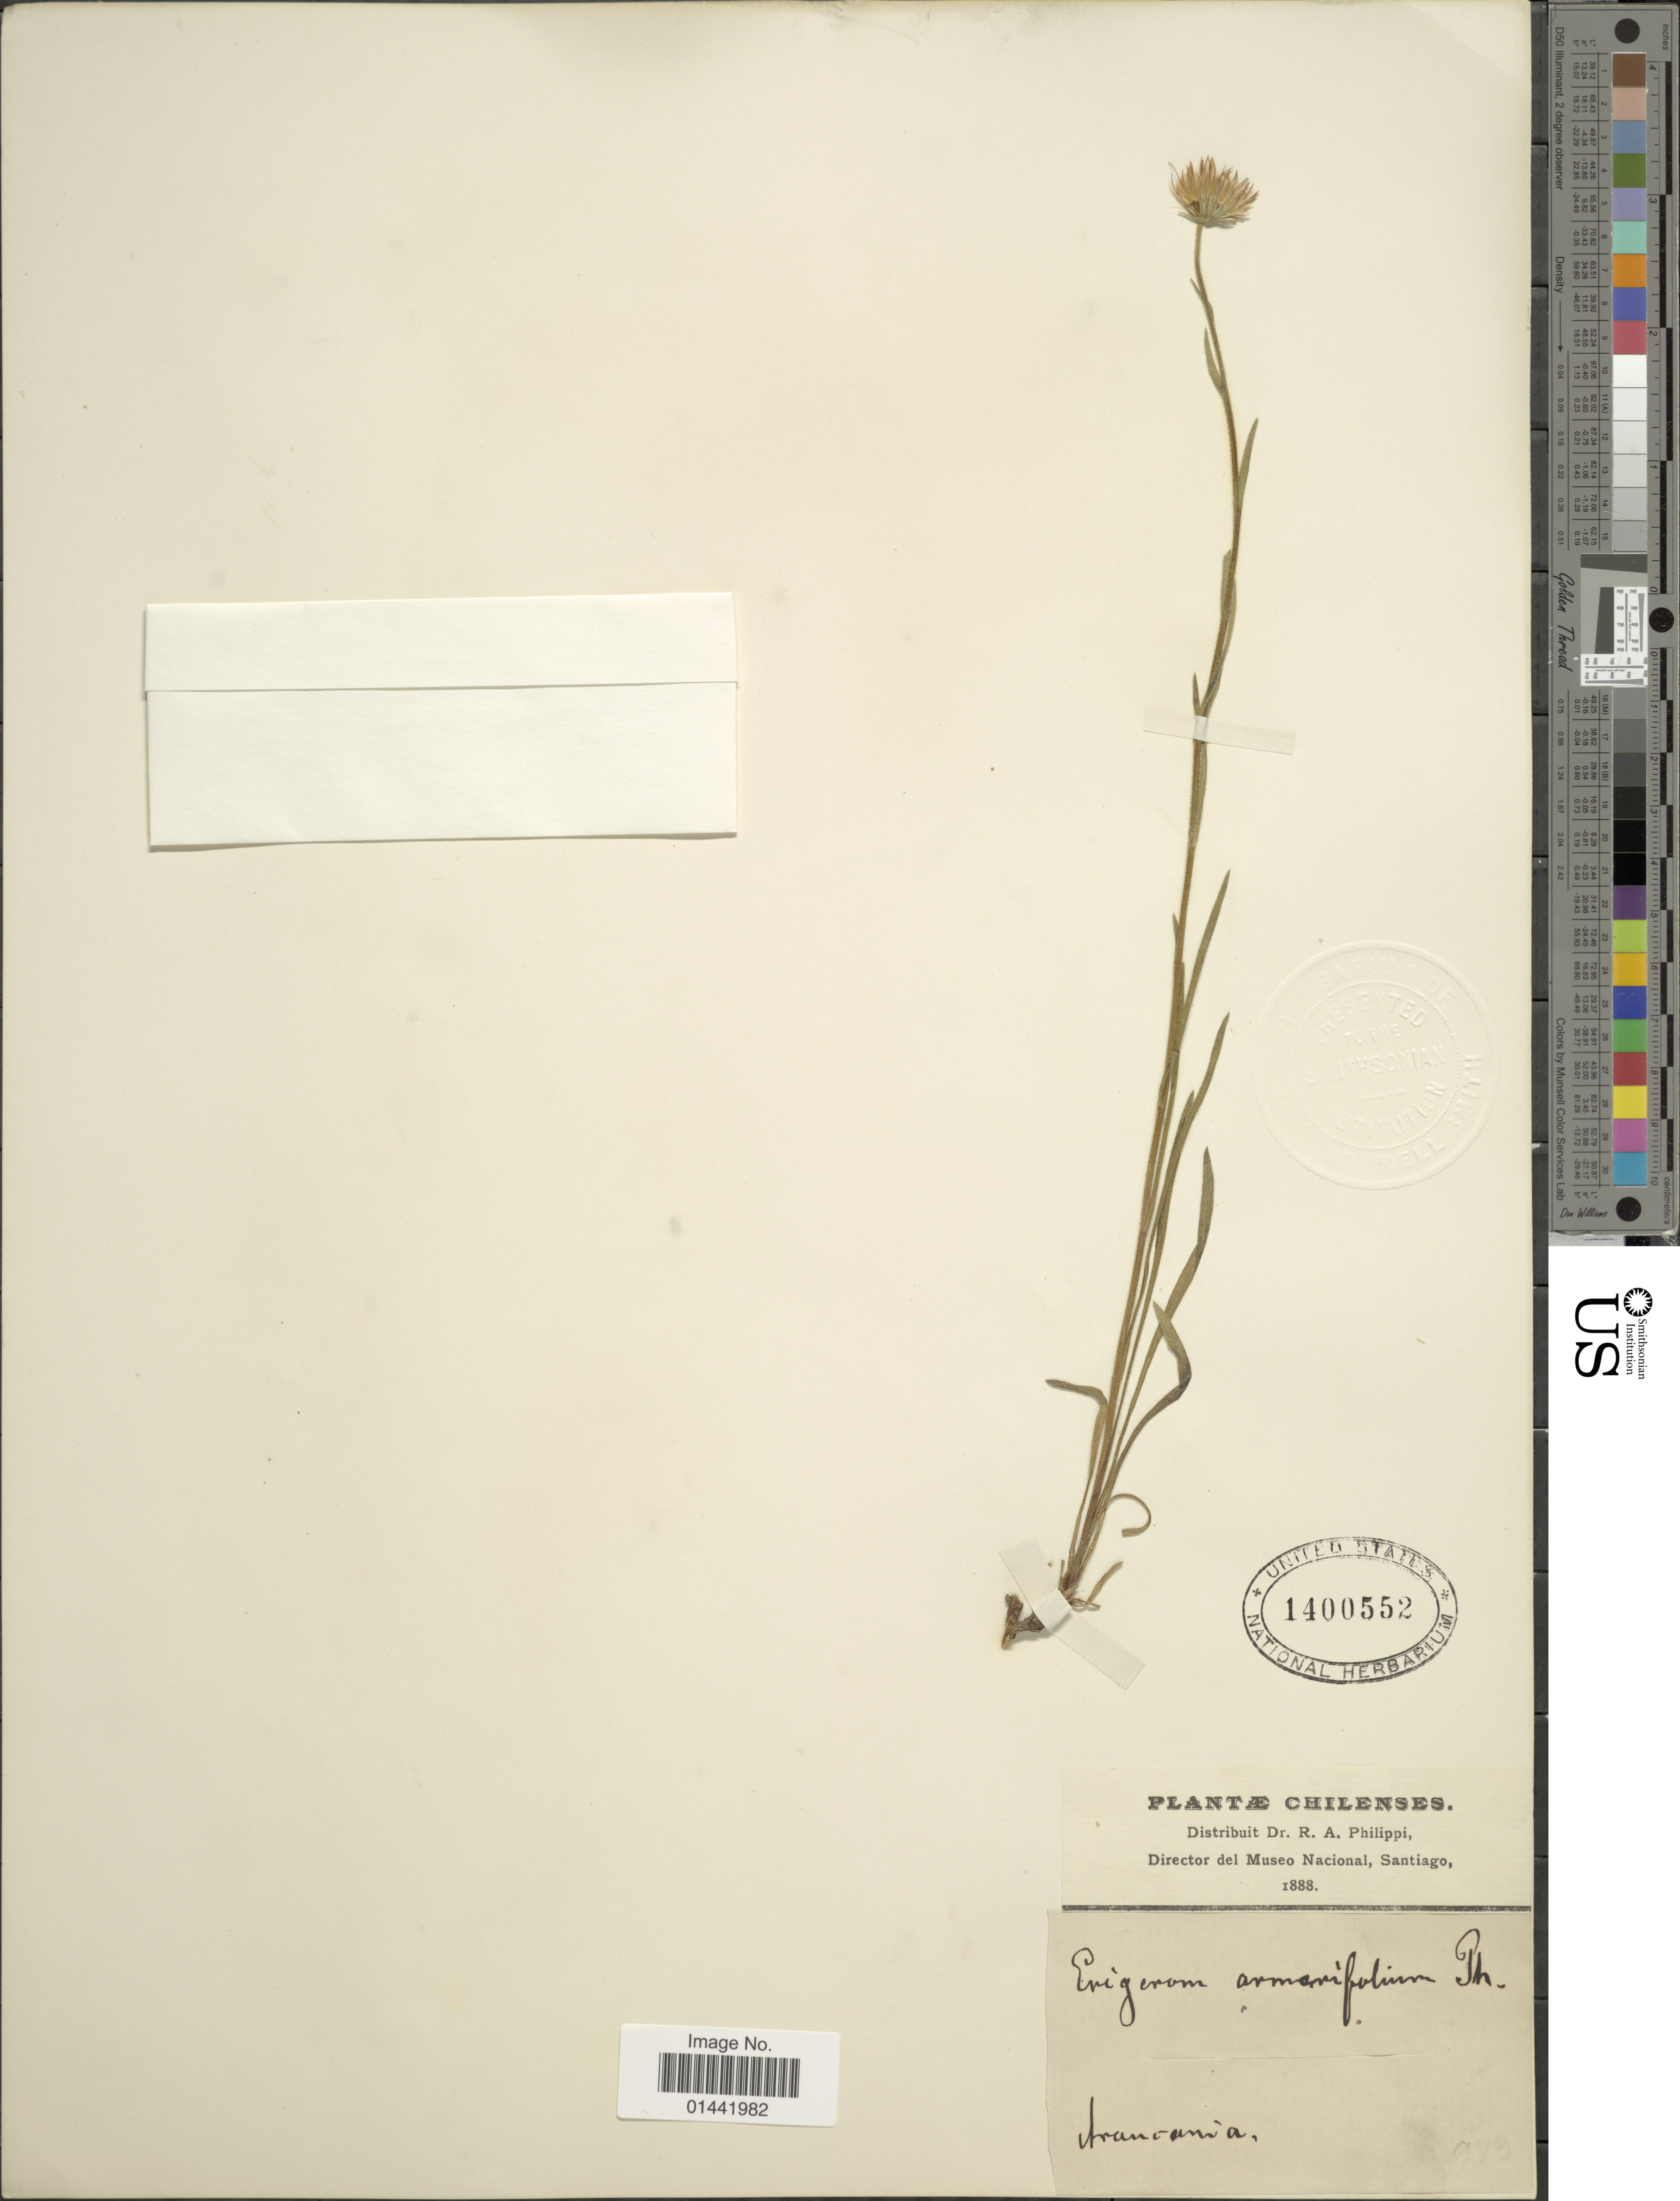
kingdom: Plantae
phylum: Tracheophyta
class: Magnoliopsida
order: Asterales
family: Asteraceae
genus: Erigeron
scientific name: Erigeron armerifolius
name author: Turcz. ex DC.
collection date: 1888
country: Chile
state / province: Araucanía (IX)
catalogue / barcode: US 1400552